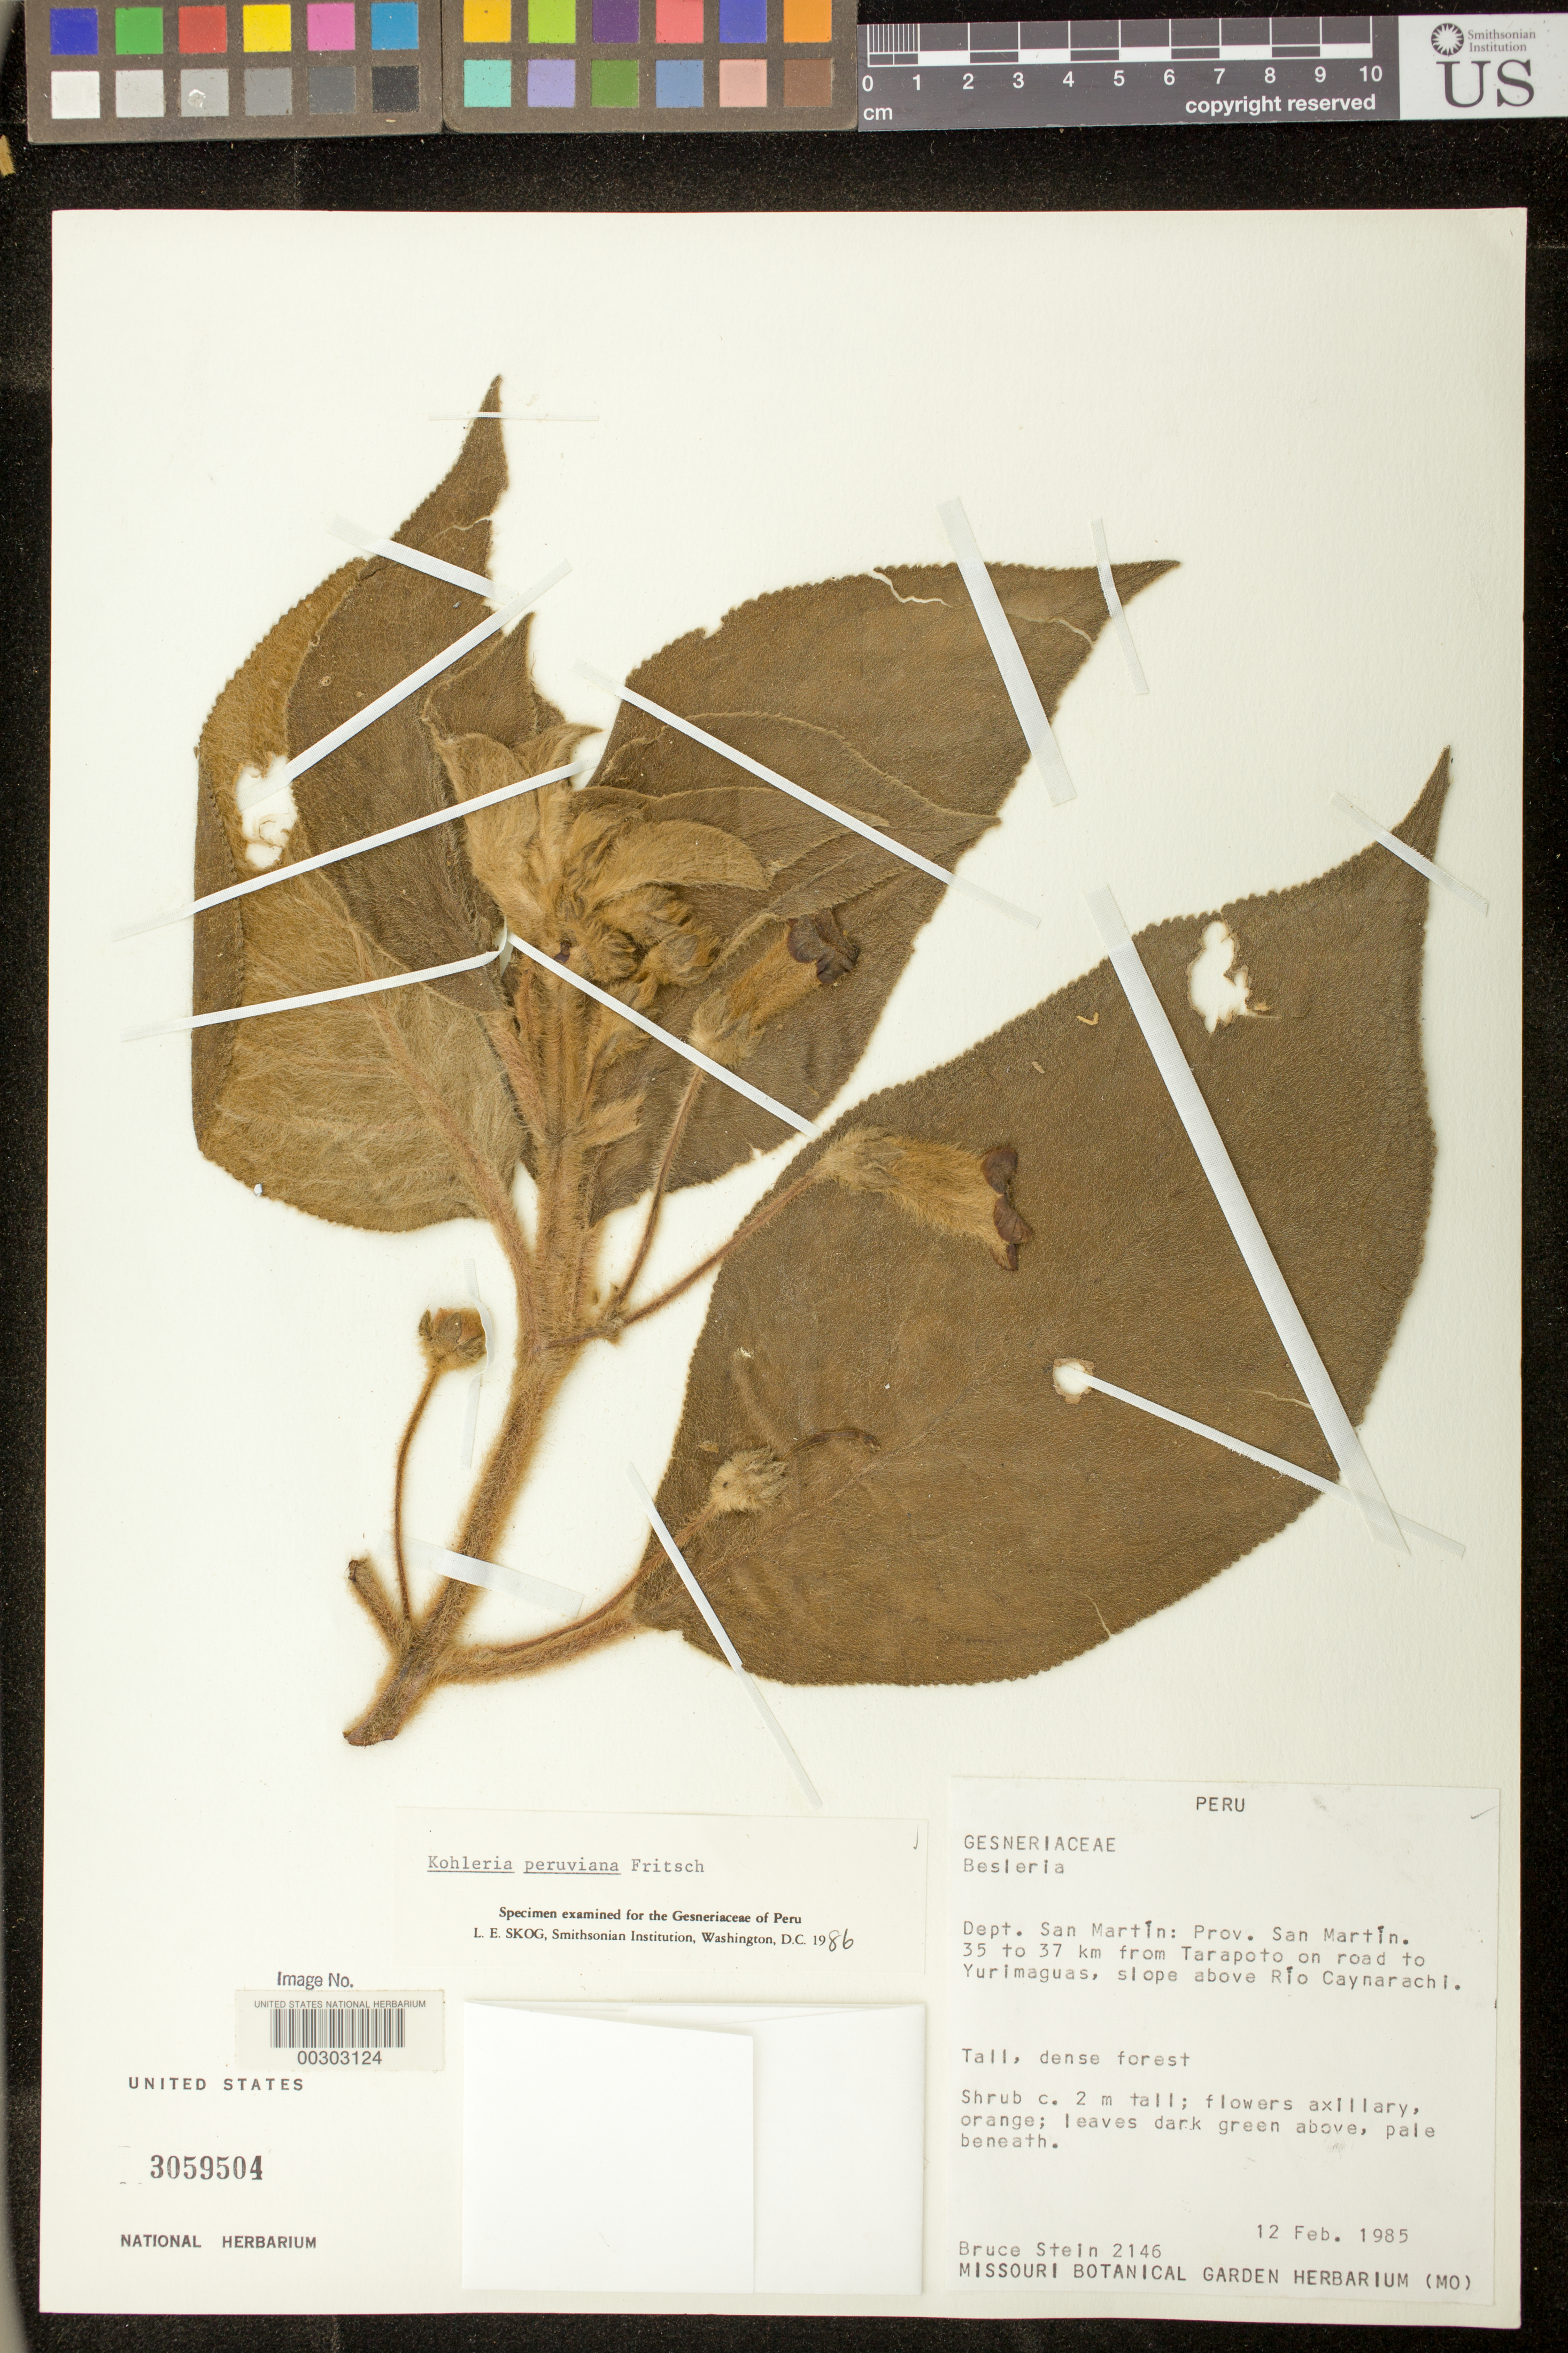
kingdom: Plantae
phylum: Tracheophyta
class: Magnoliopsida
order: Lamiales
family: Gesneriaceae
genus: Kohleria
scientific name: Kohleria peruviana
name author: Fritsch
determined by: Skog, Laurence E.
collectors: B. A. Stein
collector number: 2146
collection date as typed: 12 Feb 1985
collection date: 1985-02-12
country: Peru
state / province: San Martín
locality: Prov. San Martin; 35 to 37 km from Tarapoto on road to Yurimaguas, slope above Rio Caynarachi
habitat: Tall, dense forest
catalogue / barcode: US 3059504